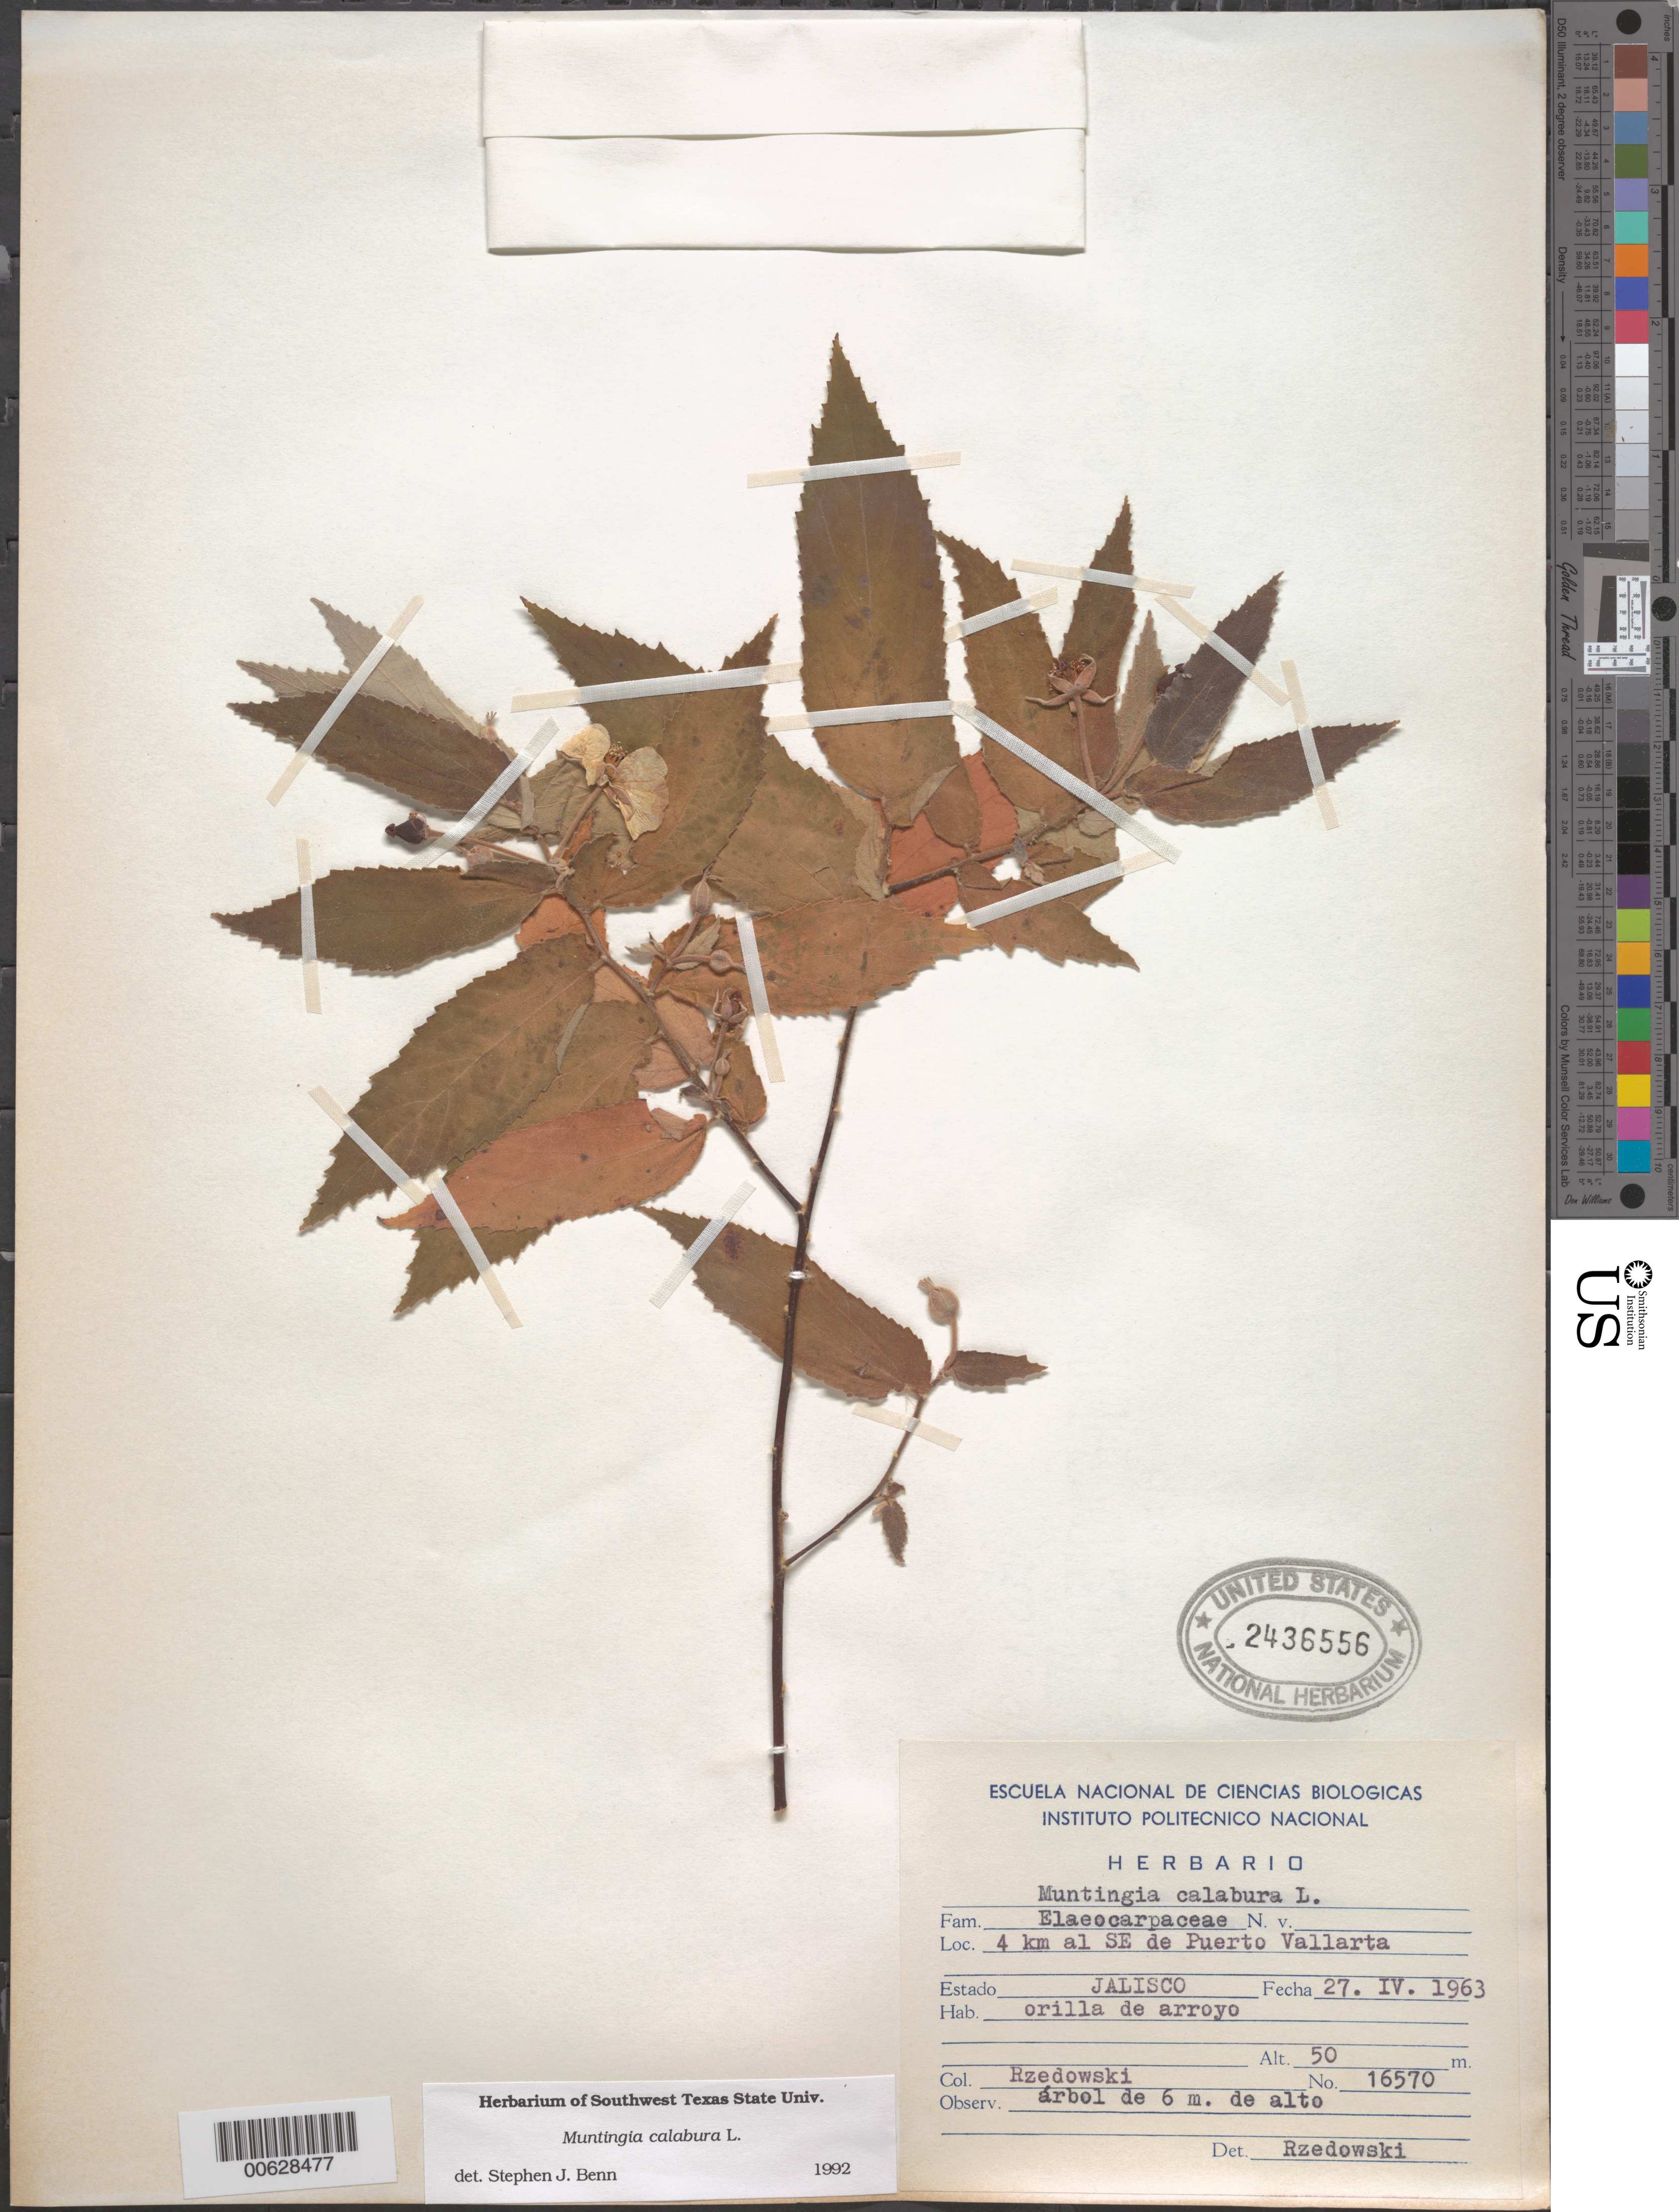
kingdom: Plantae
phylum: Tracheophyta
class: Magnoliopsida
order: Malvales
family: Muntingiaceae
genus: Muntingia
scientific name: Muntingia calabura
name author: L.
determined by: Benn, S. J.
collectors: J. Rzedowski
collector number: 16570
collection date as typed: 27 Apr 1963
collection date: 1963-04-27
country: Mexico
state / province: Jalisco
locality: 4 km al SE de Puerto Vallarta.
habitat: Orilla de Arroyo.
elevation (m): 50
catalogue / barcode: US 2436556